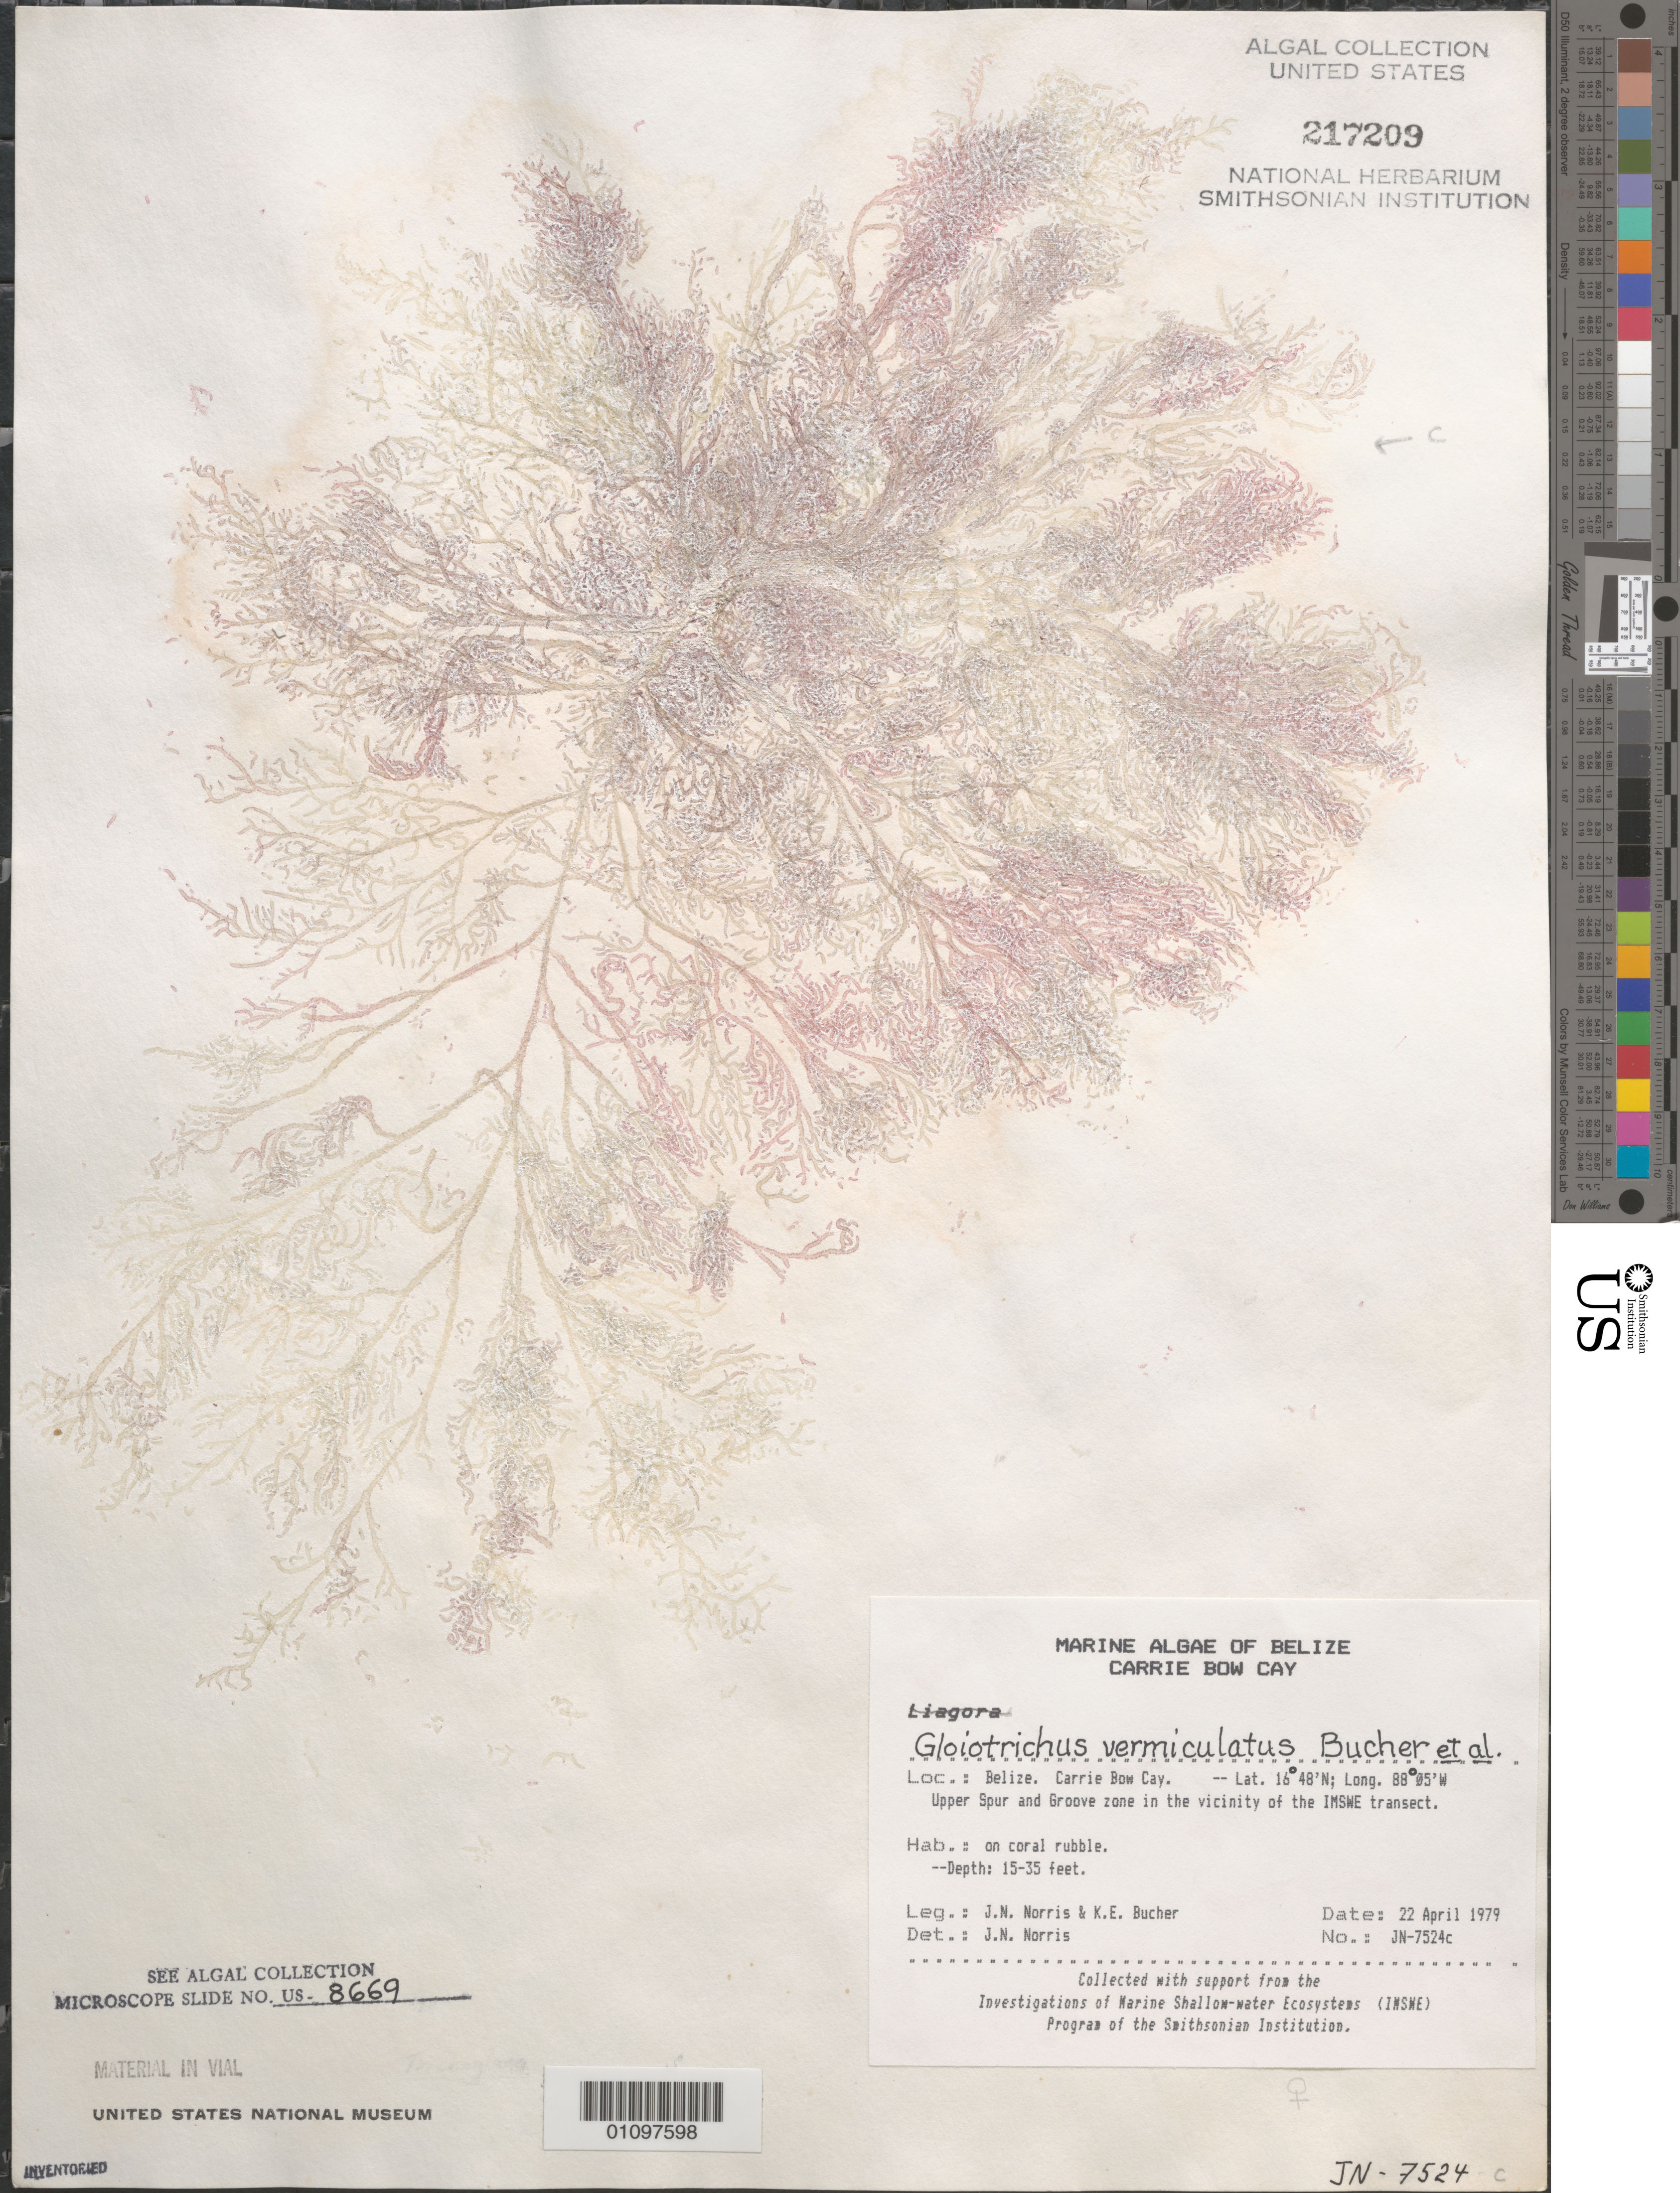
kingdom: Plantae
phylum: Rhodophyta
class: Florideophyceae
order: Nemaliales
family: Liagoraceae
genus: Gloiotrichus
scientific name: Gloiotrichus vermiculatus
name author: K.E. Bucher et al.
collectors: J. N. Norris & K. E. Bucher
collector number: JN-7524c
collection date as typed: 22 Apr 1979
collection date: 1979-04-22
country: Belize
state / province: Stann Creek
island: Carrie Bow Cay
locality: Upper spur and groove zone, in IMSWE transect area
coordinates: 16 48'N, 88 05'W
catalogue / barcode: US 217209